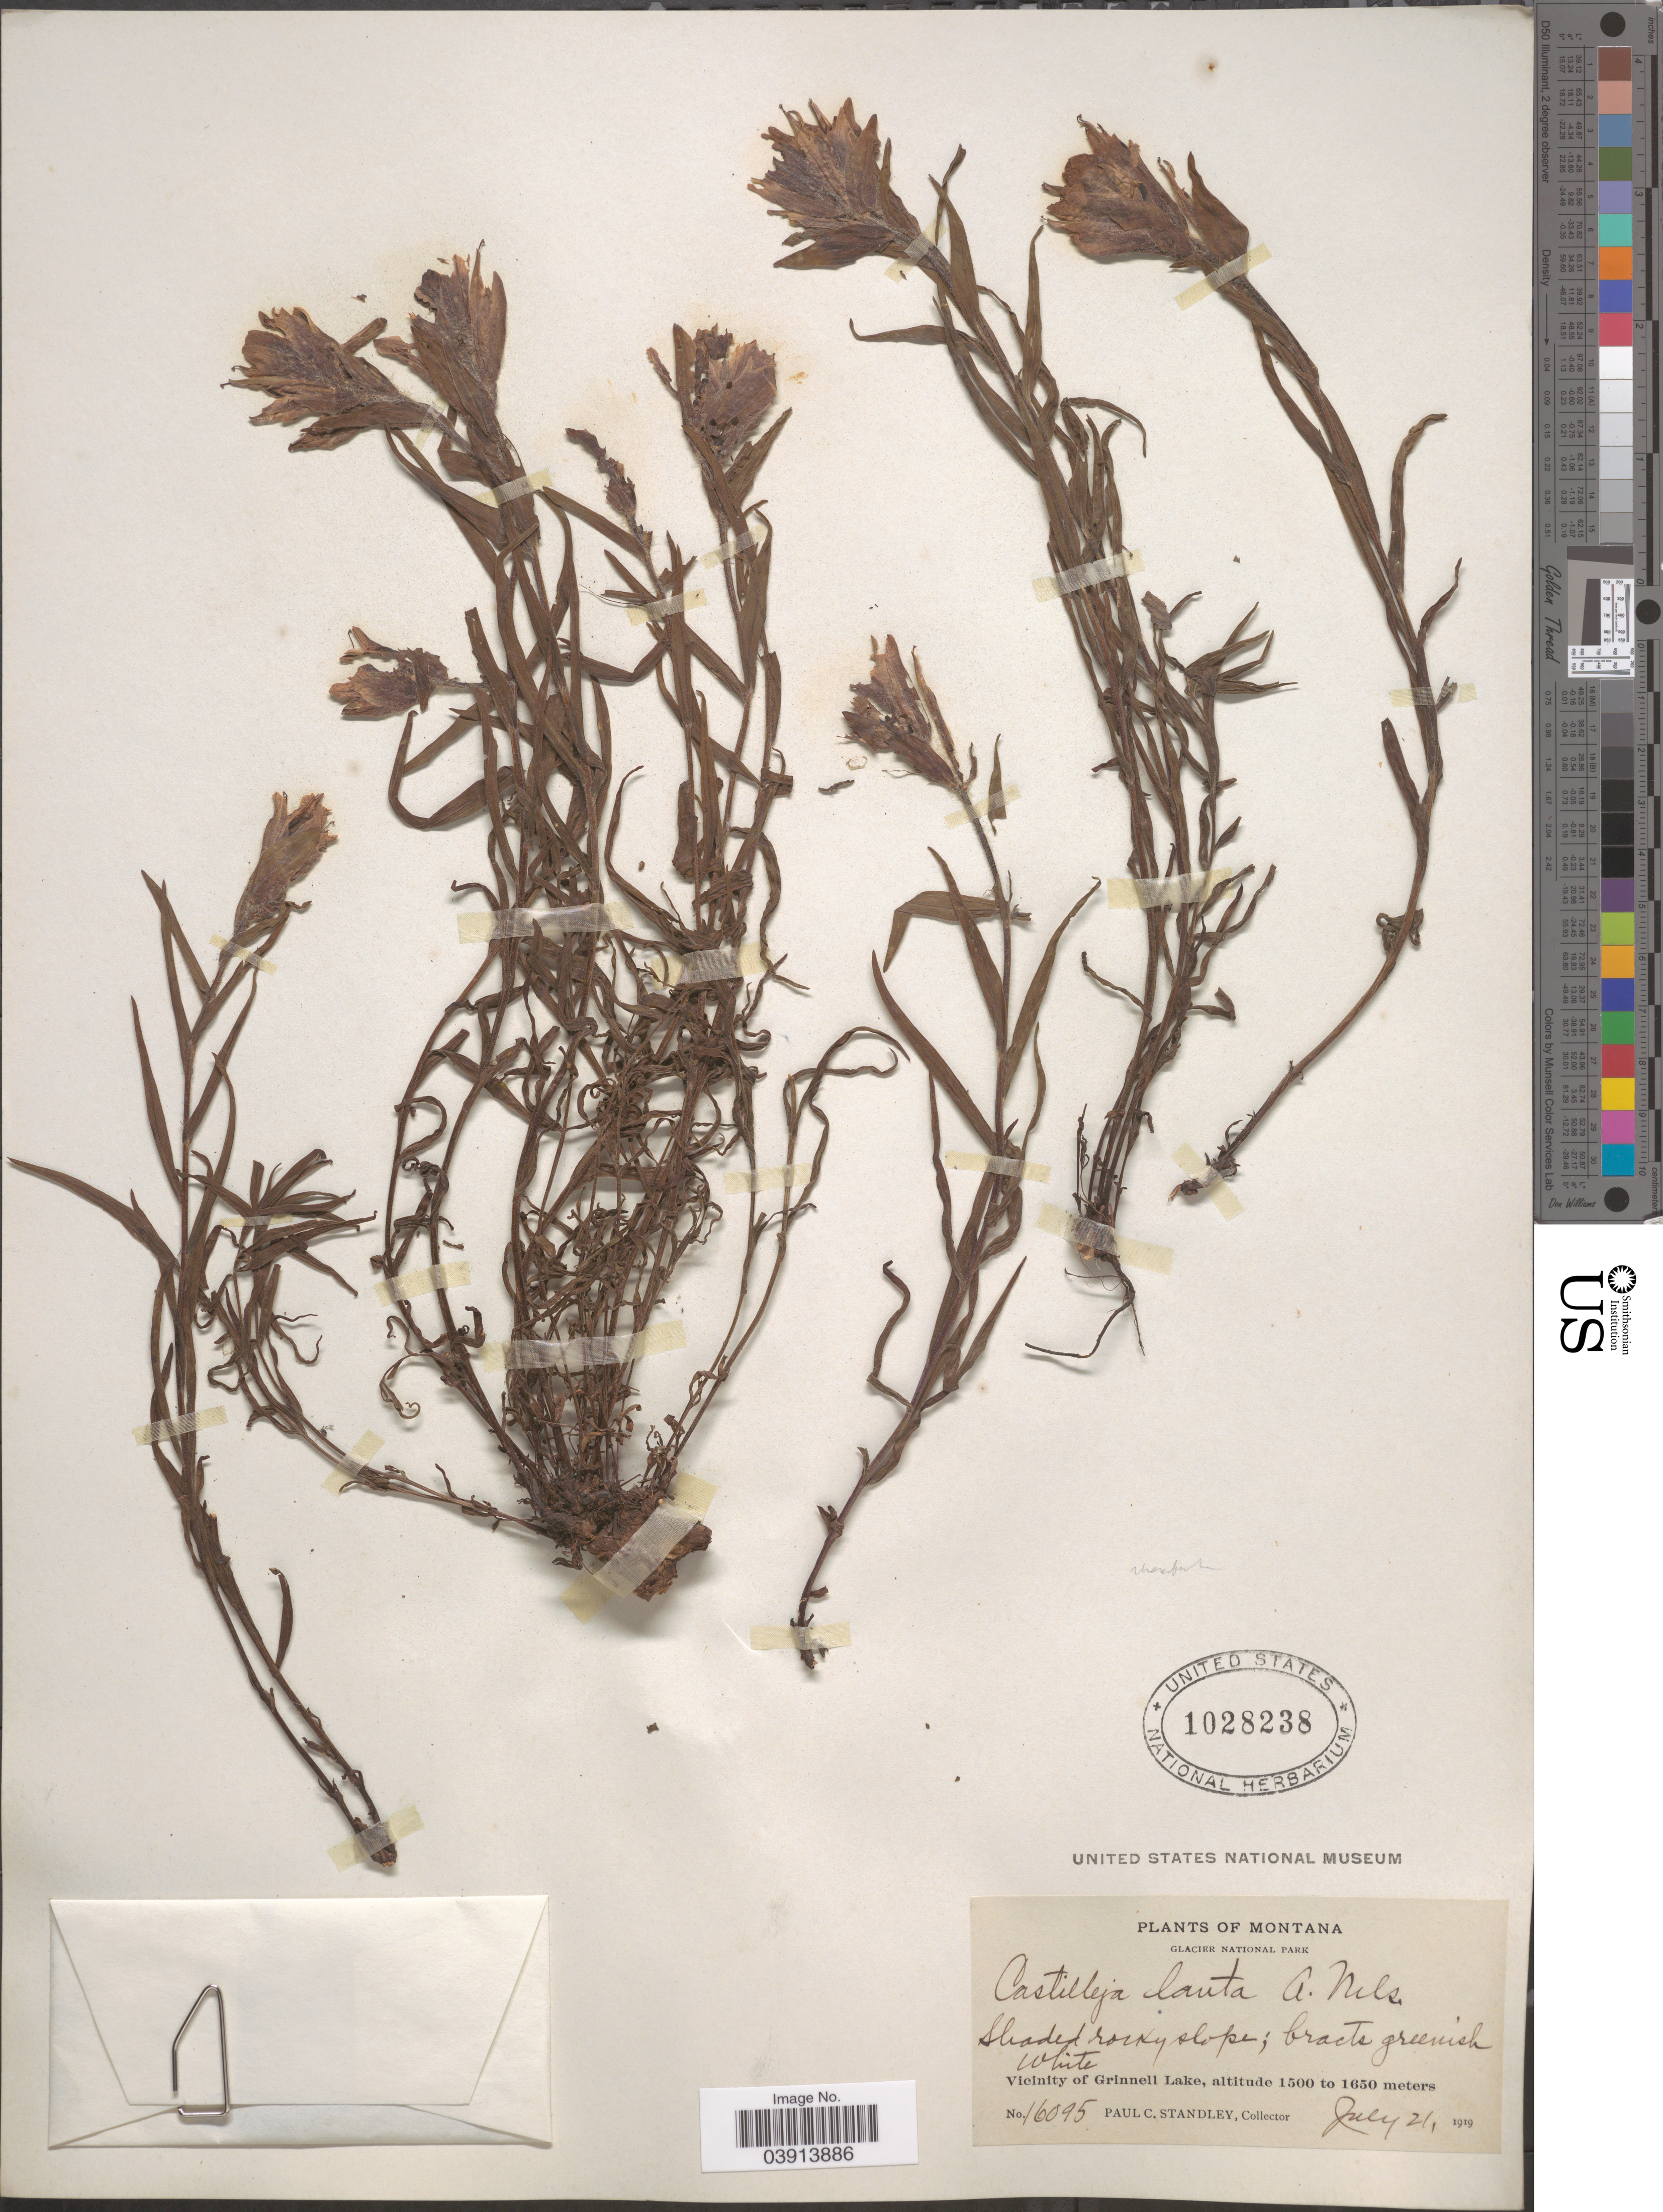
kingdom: Plantae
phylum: Tracheophyta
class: Magnoliopsida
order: Lamiales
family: Orobanchaceae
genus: Castilleja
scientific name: Castilleja rhexiifolia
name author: Rydb.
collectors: P. C. Standley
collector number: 16095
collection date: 1919-07-21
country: United States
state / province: Montana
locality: Vicinity of Grinnell Lake.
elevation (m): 1500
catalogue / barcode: US 1028238